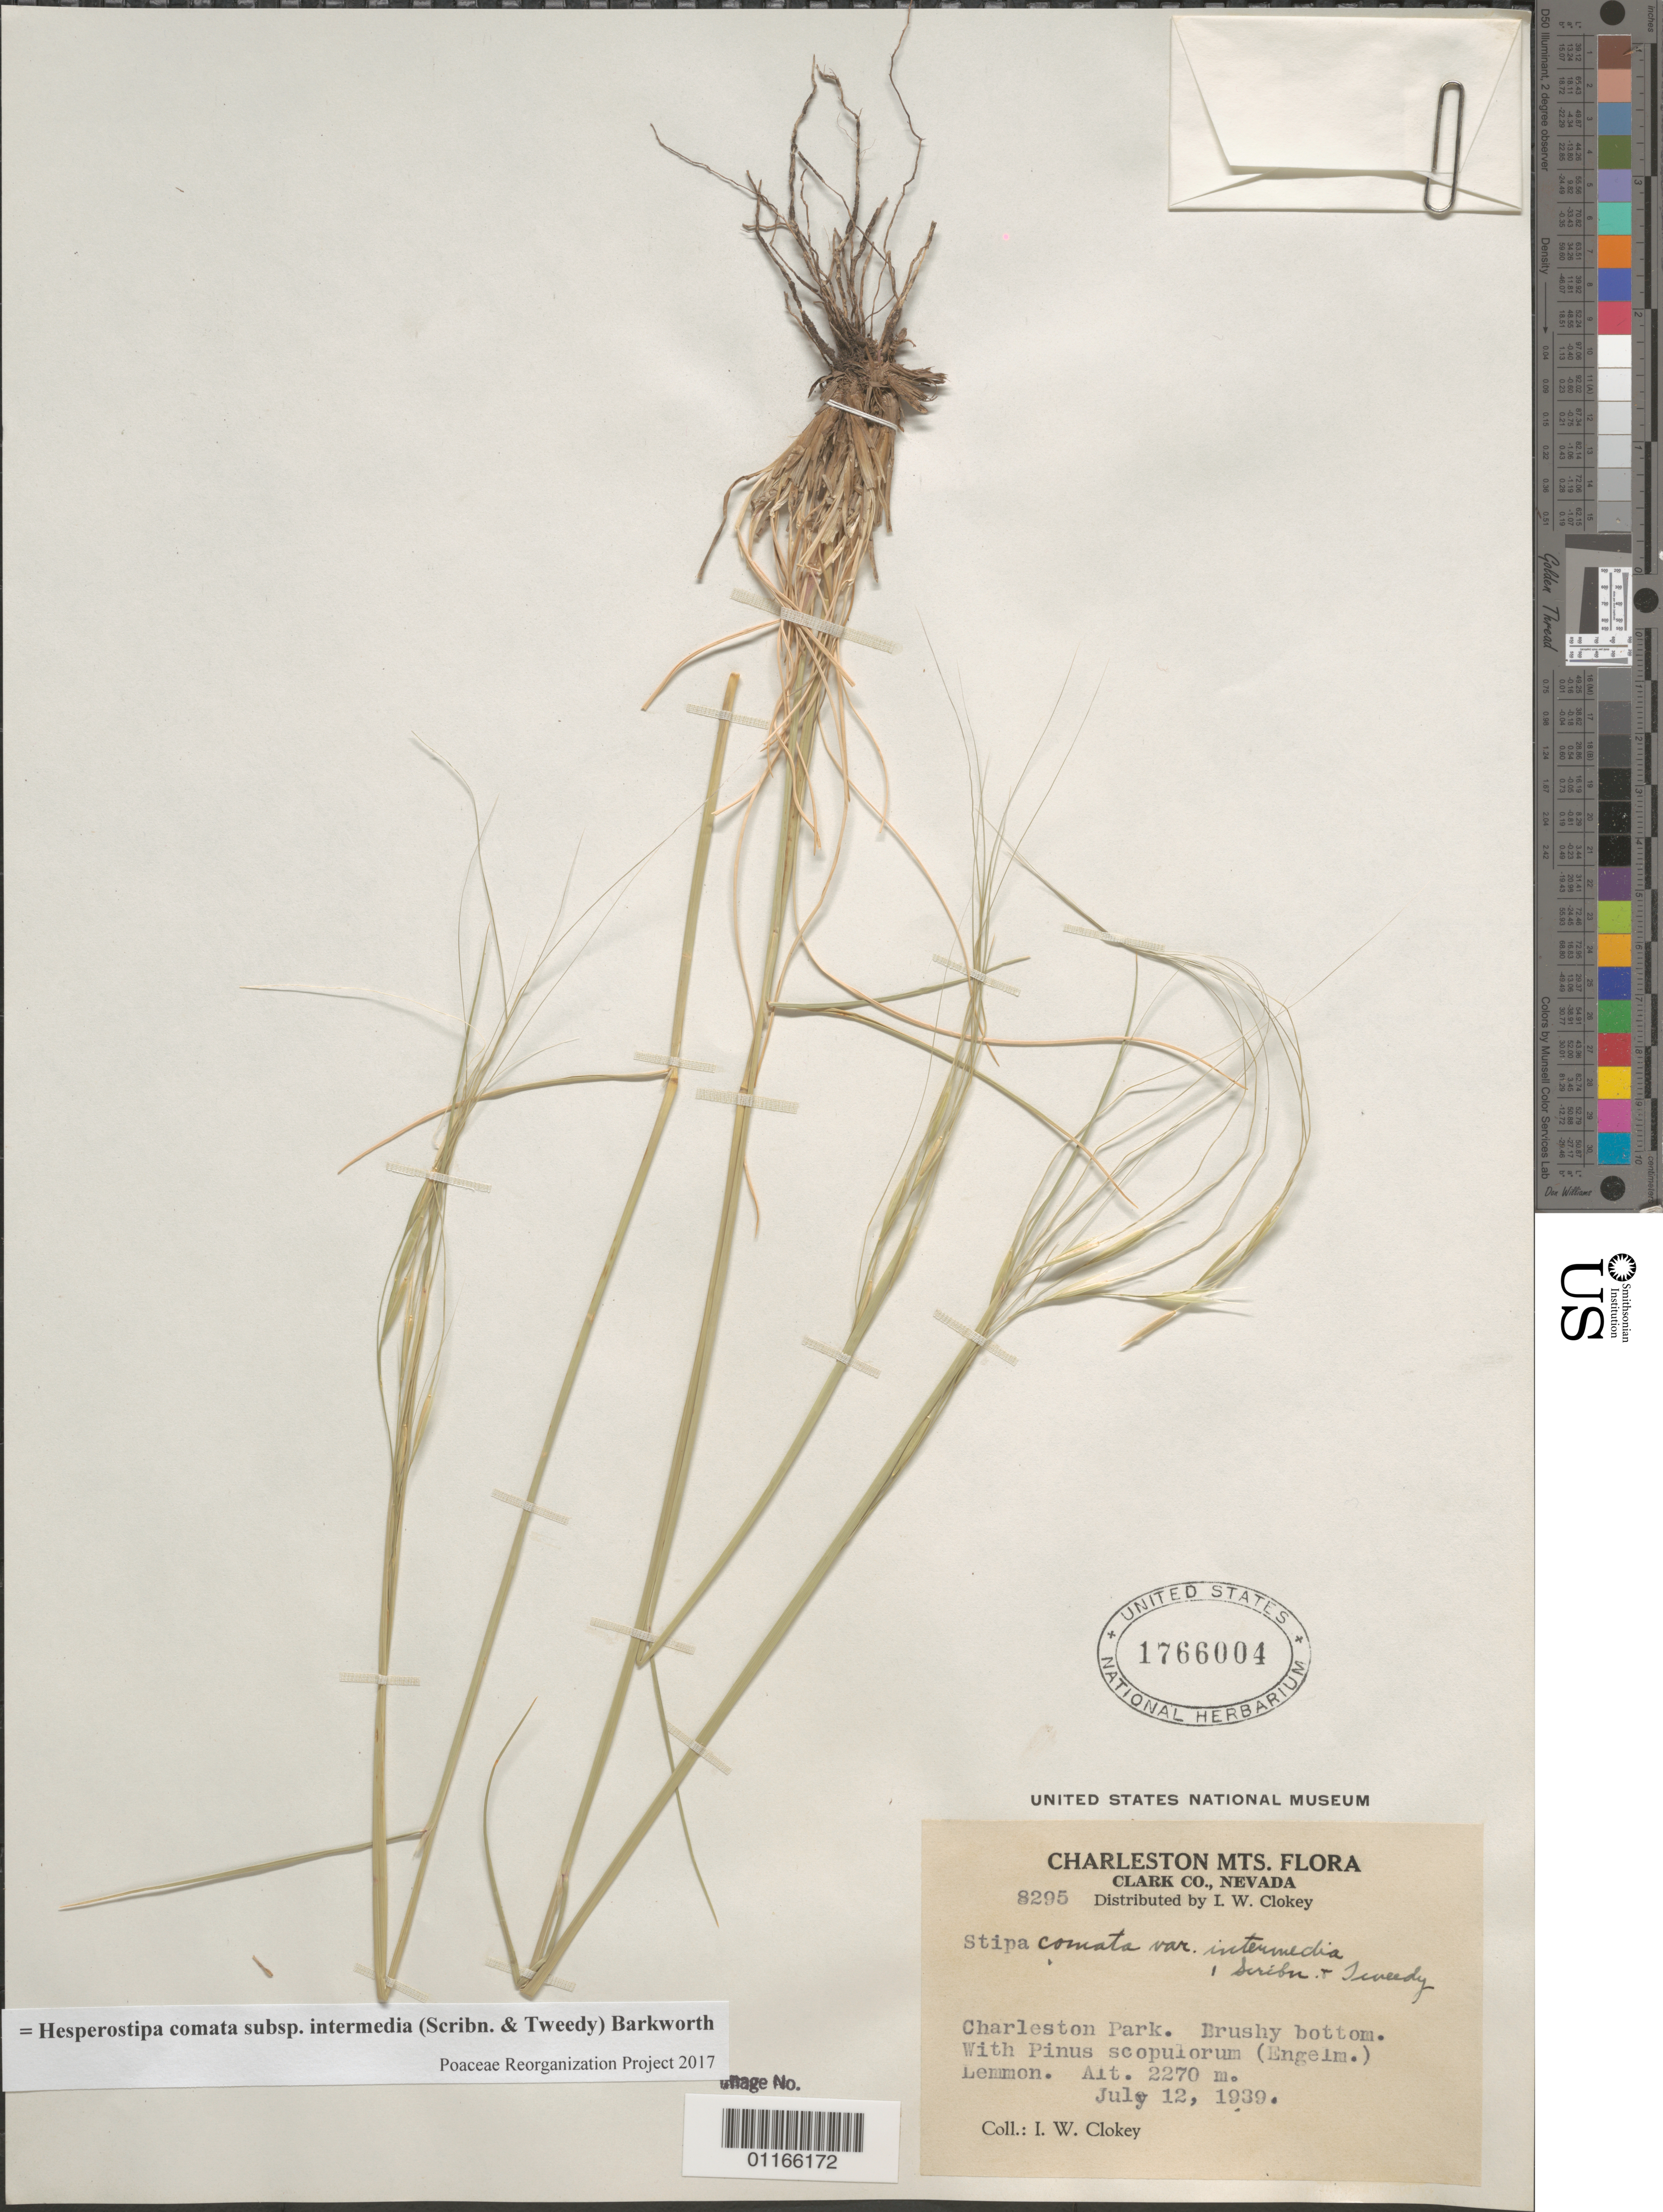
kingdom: Plantae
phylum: Tracheophyta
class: Liliopsida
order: Poales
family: Poaceae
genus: Hesperostipa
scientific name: Hesperostipa comata subsp. intermedia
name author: (Scribn. & Tweedy) Barkworth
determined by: Poaceae Reorganization Project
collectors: I. W. Clokey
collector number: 8295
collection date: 1939-07-12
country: United States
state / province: Nevada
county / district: Clark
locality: Charleston Park.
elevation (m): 2270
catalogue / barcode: US 1766004